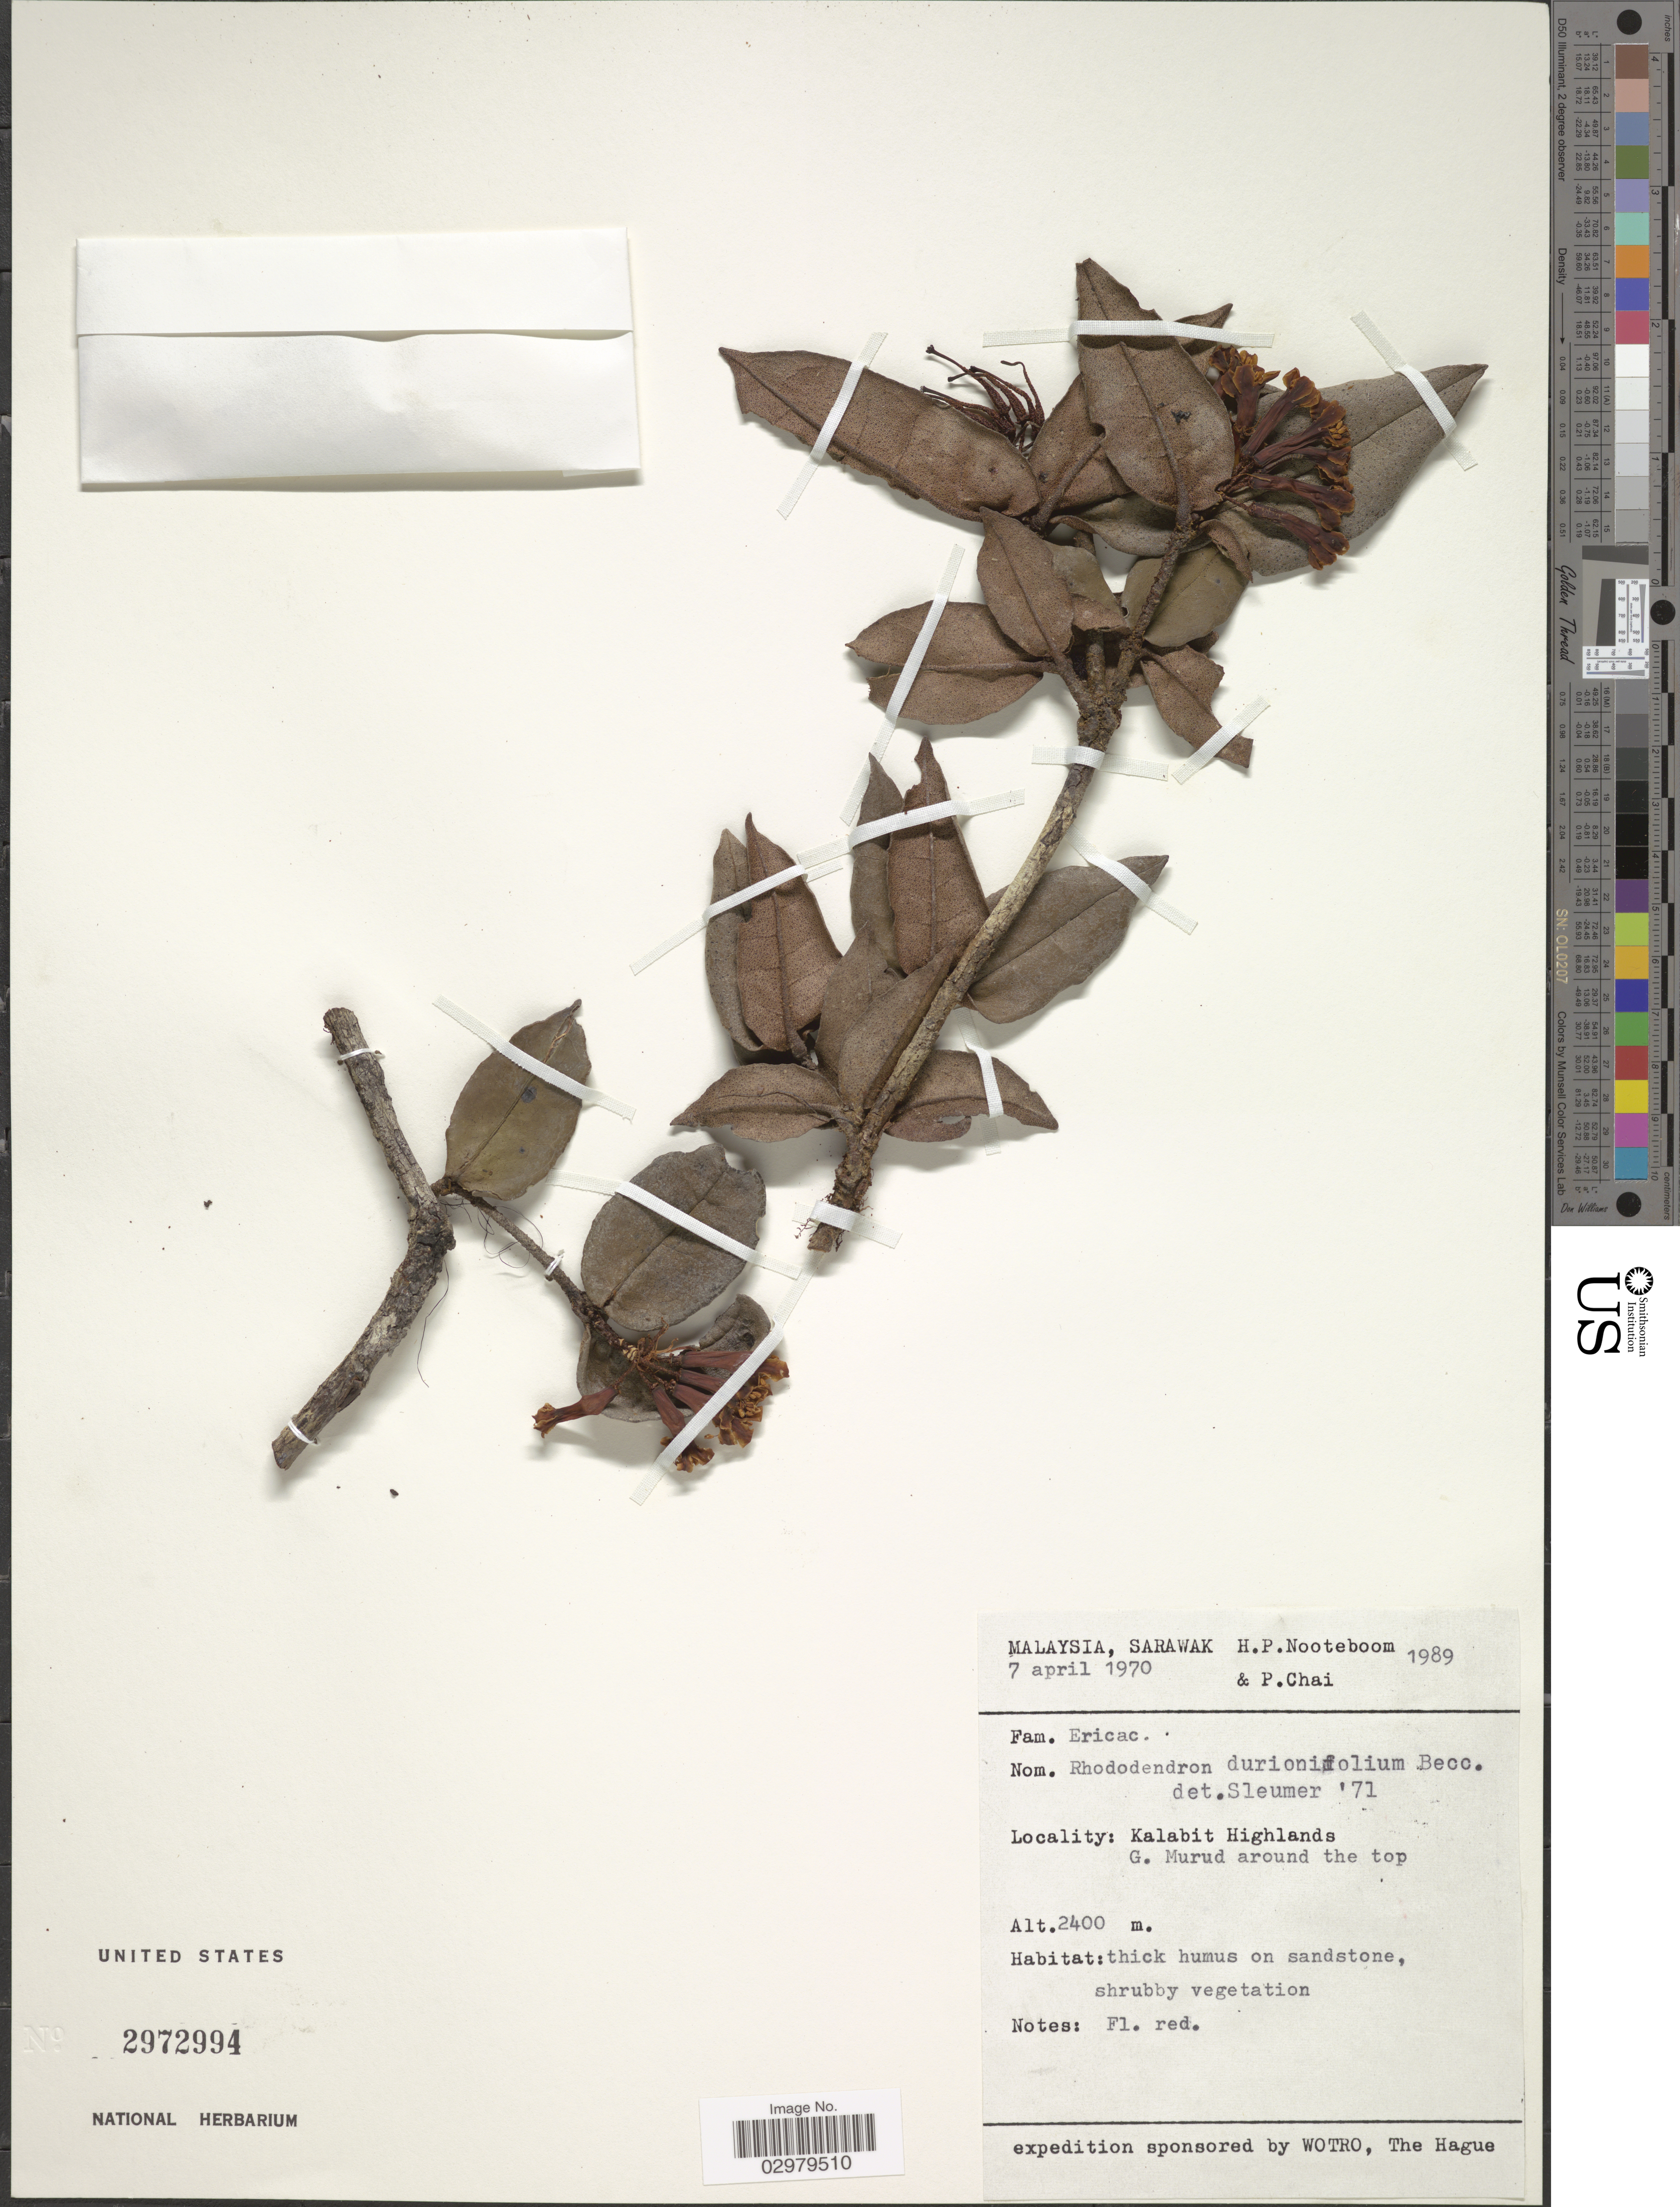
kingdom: Plantae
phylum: Tracheophyta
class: Magnoliopsida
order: Ericales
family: Ericaceae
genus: Rhododendron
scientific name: Rhododendron durionifolium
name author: Becc.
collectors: H. P. Nooteboom & P. Chai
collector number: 1989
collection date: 1970-04-07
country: Malaysia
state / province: Sarawak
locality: Kalabit Highlands. G. Murud around the top.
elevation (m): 2400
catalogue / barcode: US 2972994